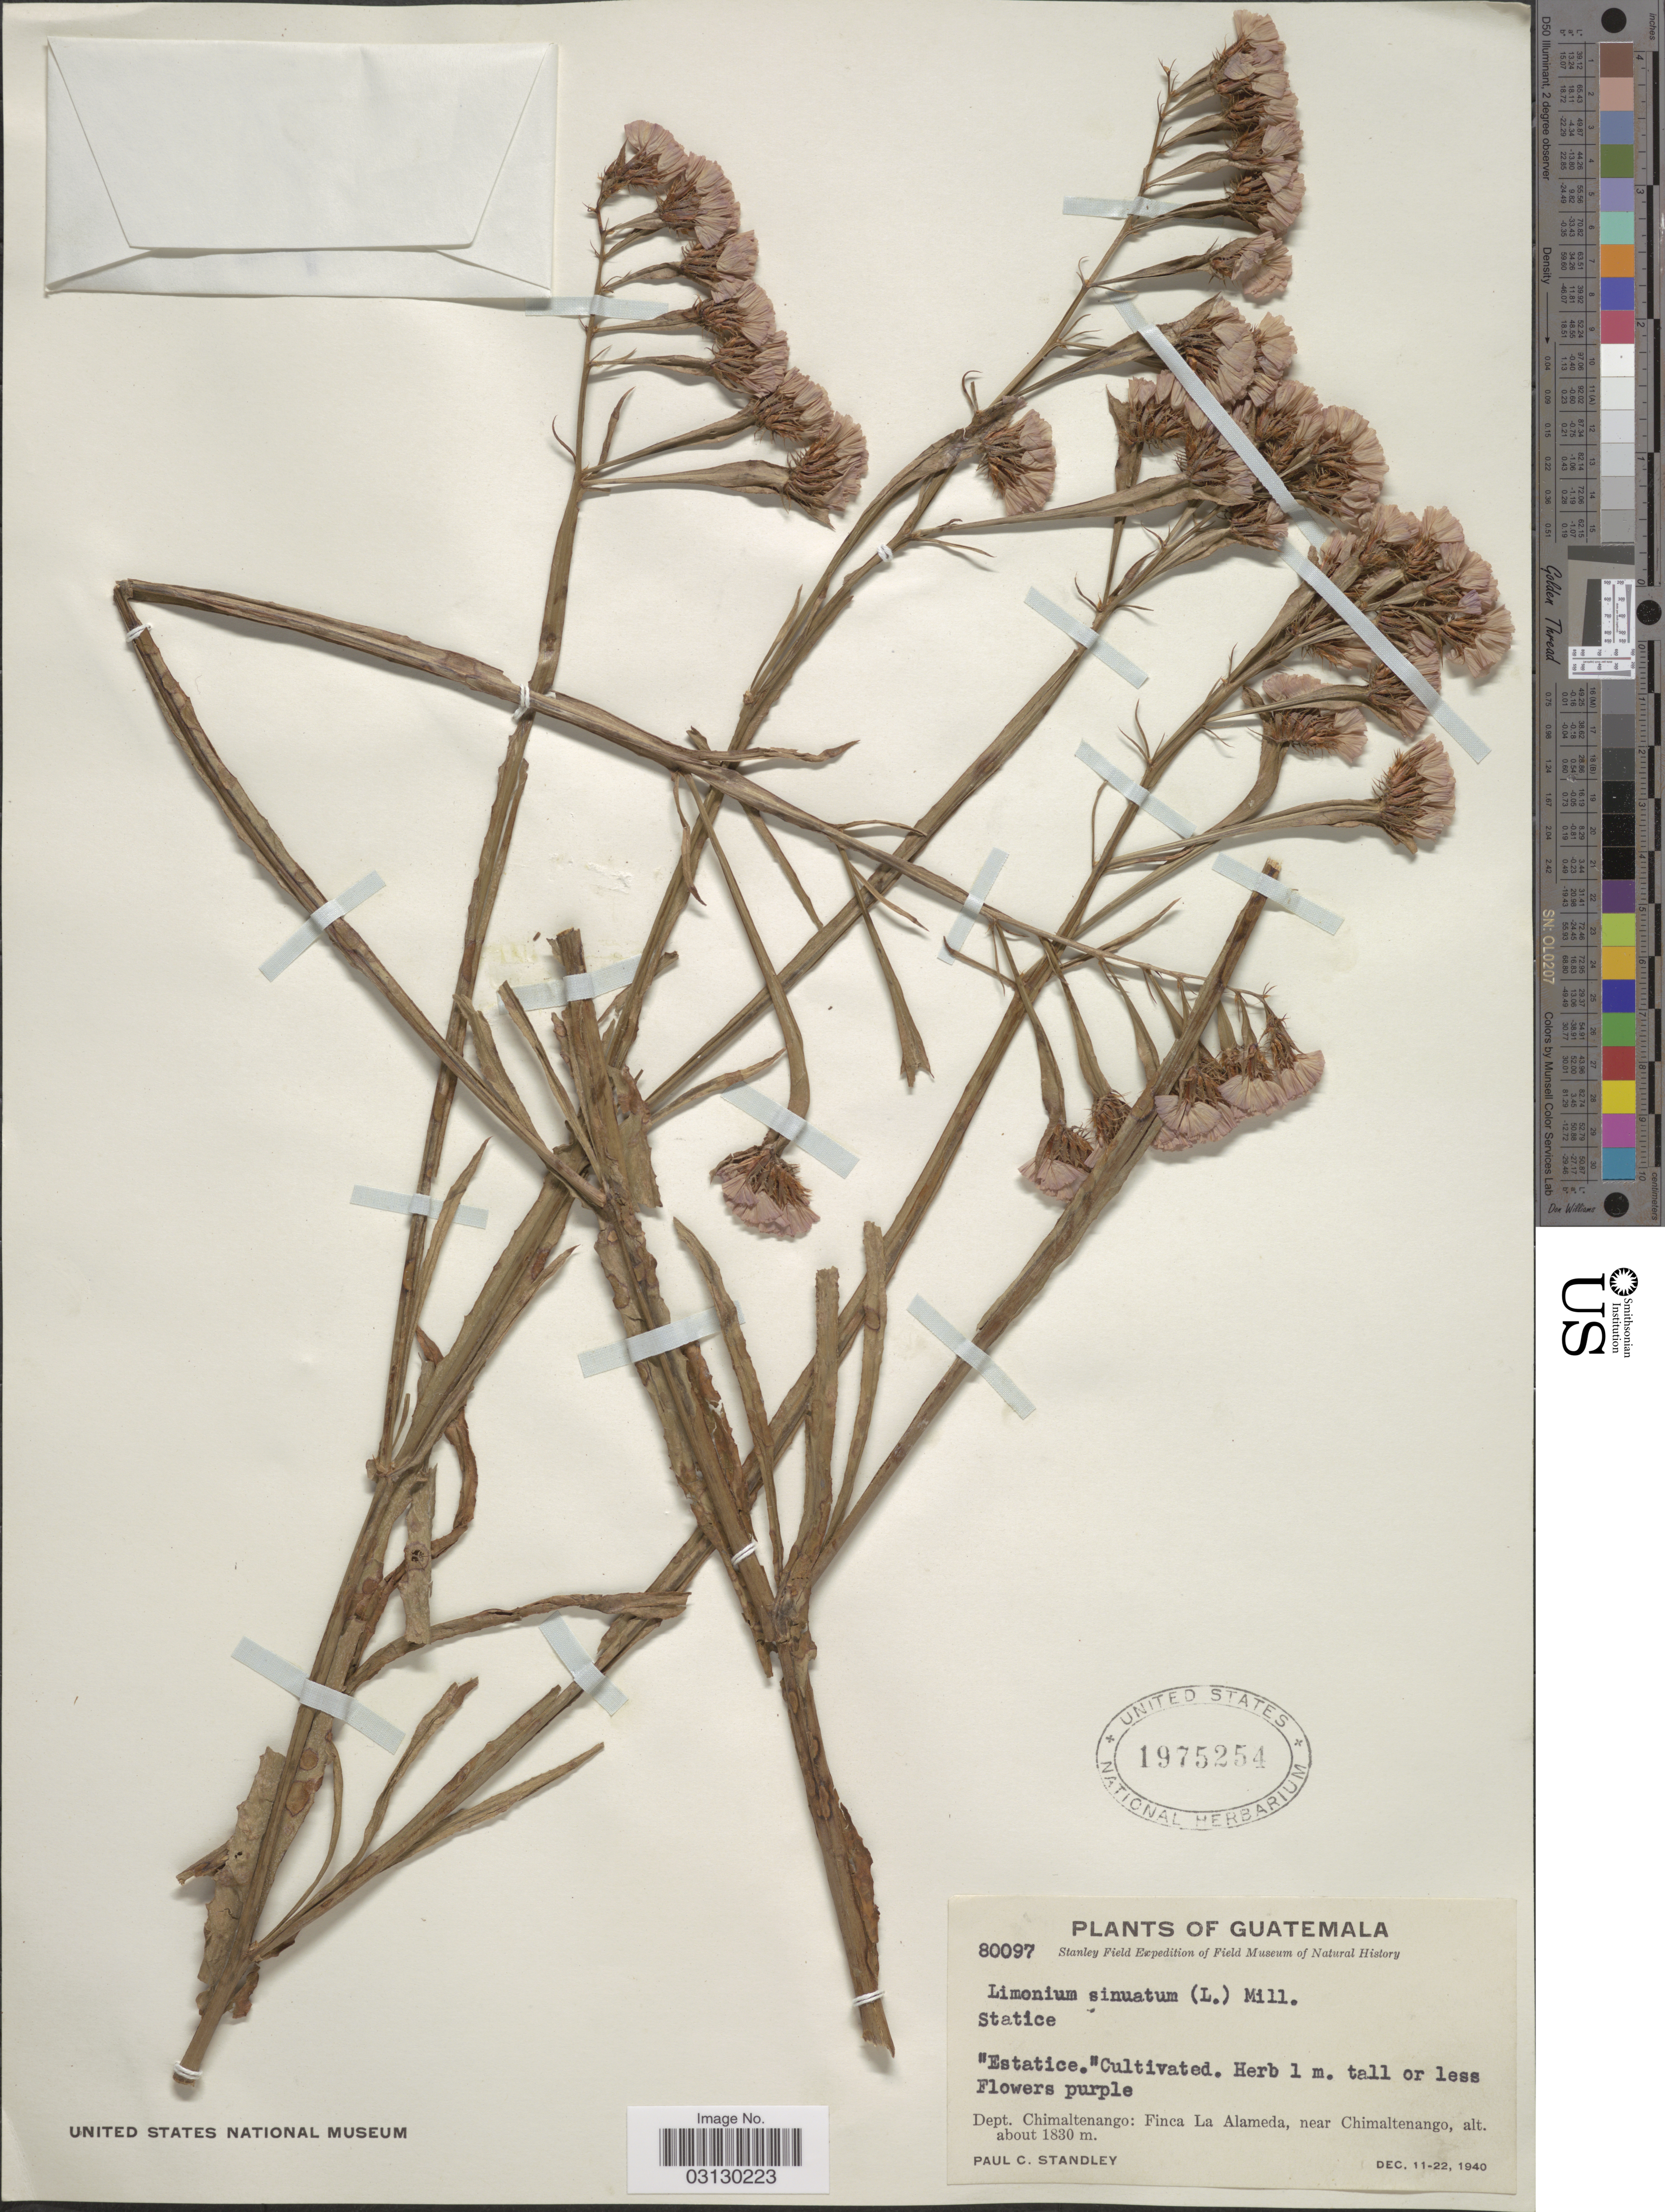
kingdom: Plantae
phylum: Tracheophyta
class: Magnoliopsida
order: Caryophyllales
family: Plumbaginaceae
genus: Limonium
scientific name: Limonium sinuatum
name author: (L.) Mill.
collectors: P. C. Standley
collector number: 80097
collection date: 1940-12-11/1940-12-22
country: Guatemala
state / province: Chimaltenango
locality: Dept. Chimaltenango: Finca La Alameda, near Chimaltenango.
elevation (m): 1830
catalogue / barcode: US 1975254